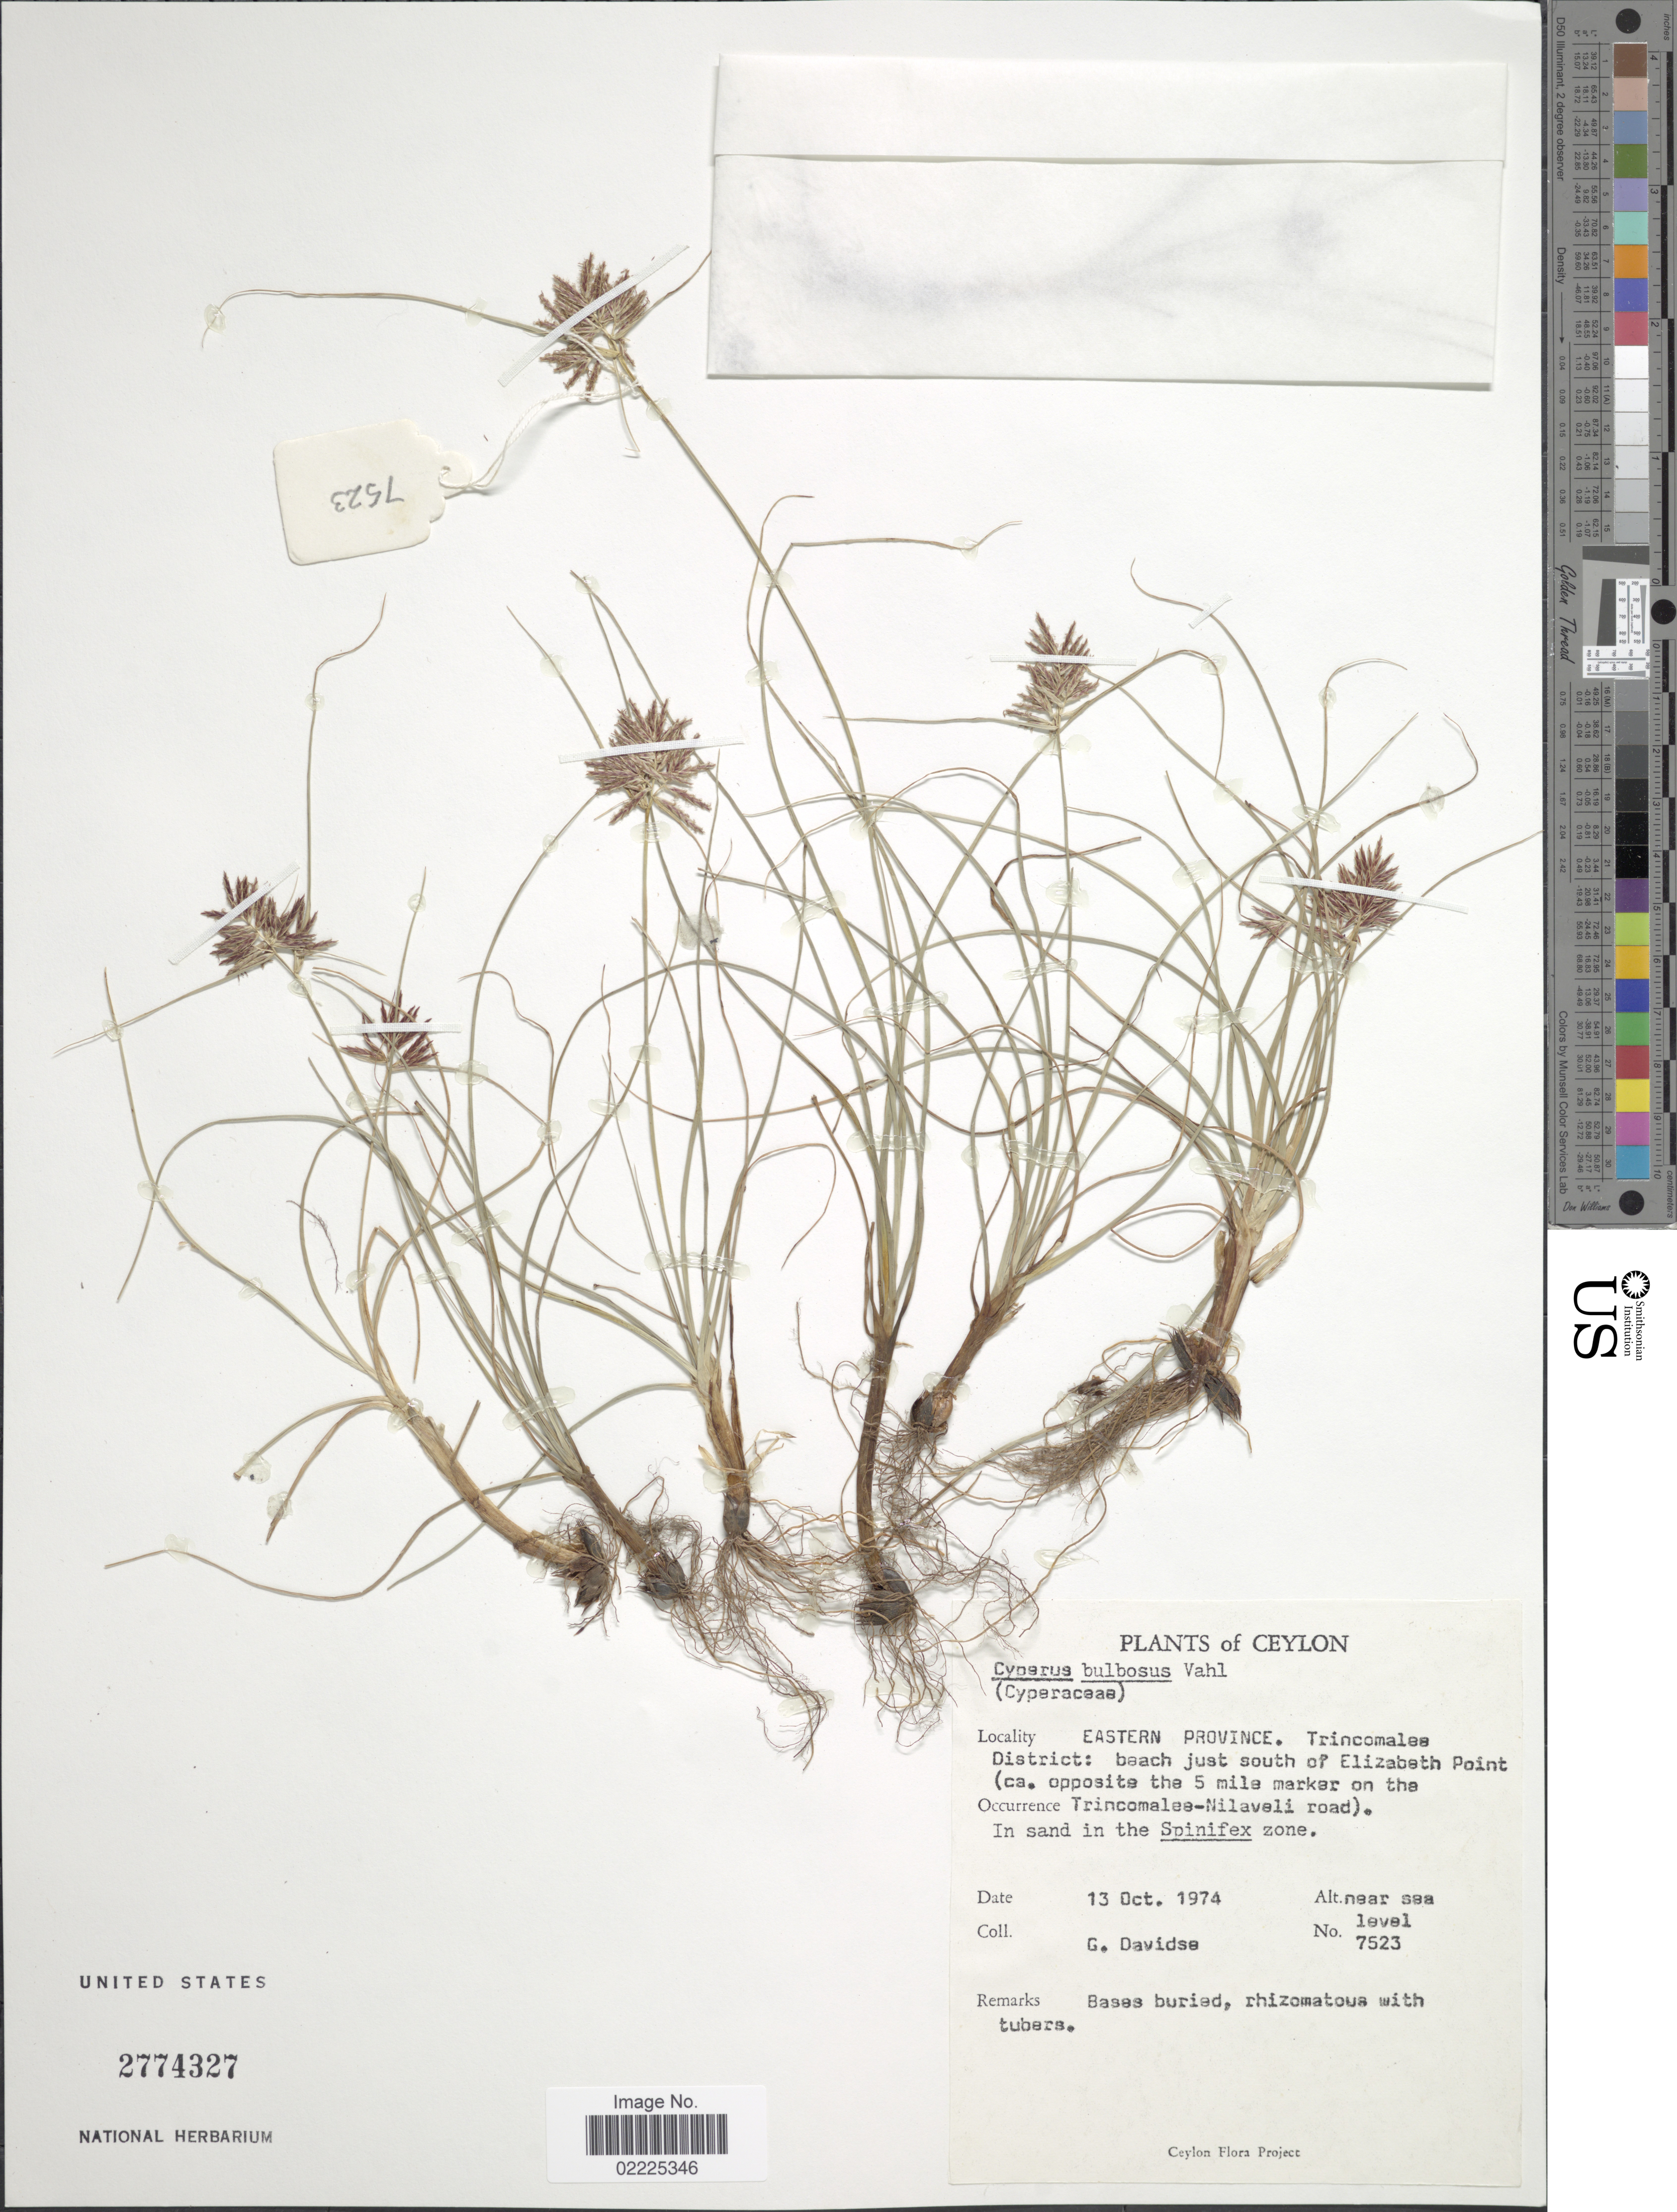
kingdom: Plantae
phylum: Tracheophyta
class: Liliopsida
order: Poales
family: Cyperaceae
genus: Cyperus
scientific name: Cyperus bulbosus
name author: Vahl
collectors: G. Davidse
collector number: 7523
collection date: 1974-10-13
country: Sri Lanka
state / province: Eastern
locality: Ceylon, Trincomales District: beach just south of Elizabeth Point (ca. opposite the 5 mile marker on the Trincomalee-Nilaveli road). In sand in the Spinifex zine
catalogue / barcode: US 2774327